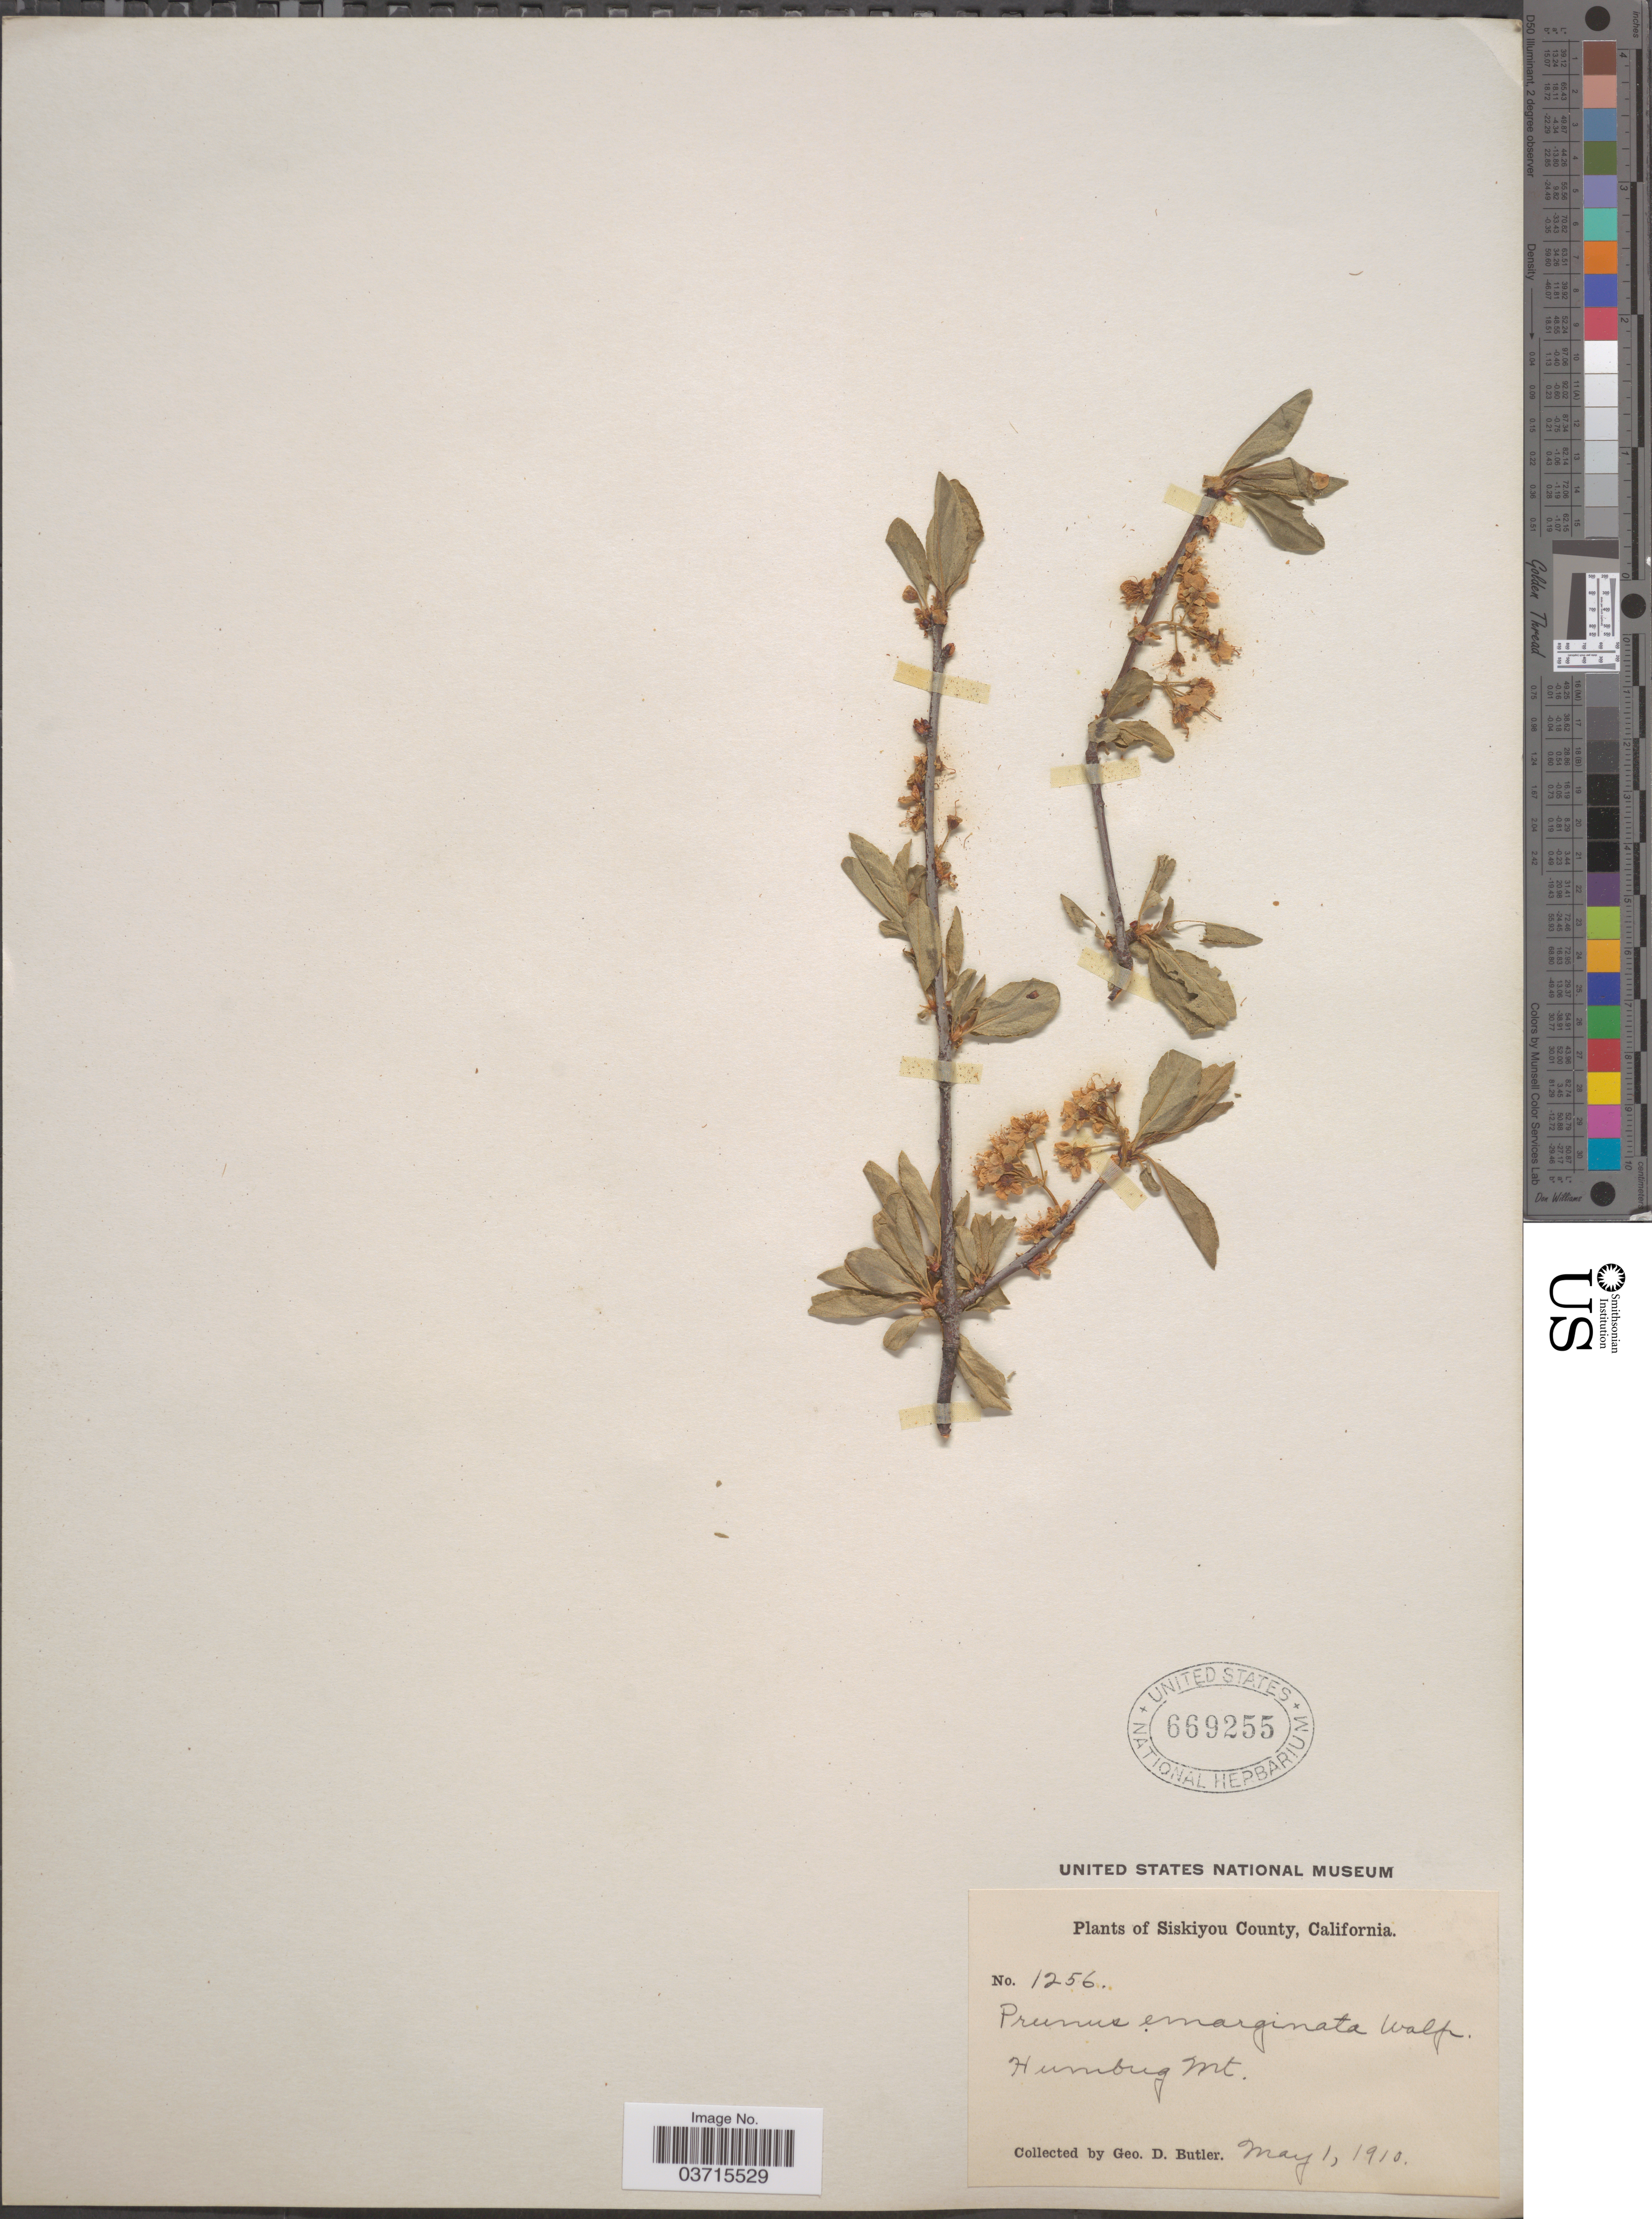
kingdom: Plantae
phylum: Tracheophyta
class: Magnoliopsida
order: Rosales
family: Rosaceae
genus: Prunus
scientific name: Prunus emarginata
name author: (Douglas ex Hook.) Eaton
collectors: G. D. Butler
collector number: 1256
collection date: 1910-05-01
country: United States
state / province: California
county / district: Siskiyou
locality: Siskiyou County. Humbug Mt.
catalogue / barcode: US 669255